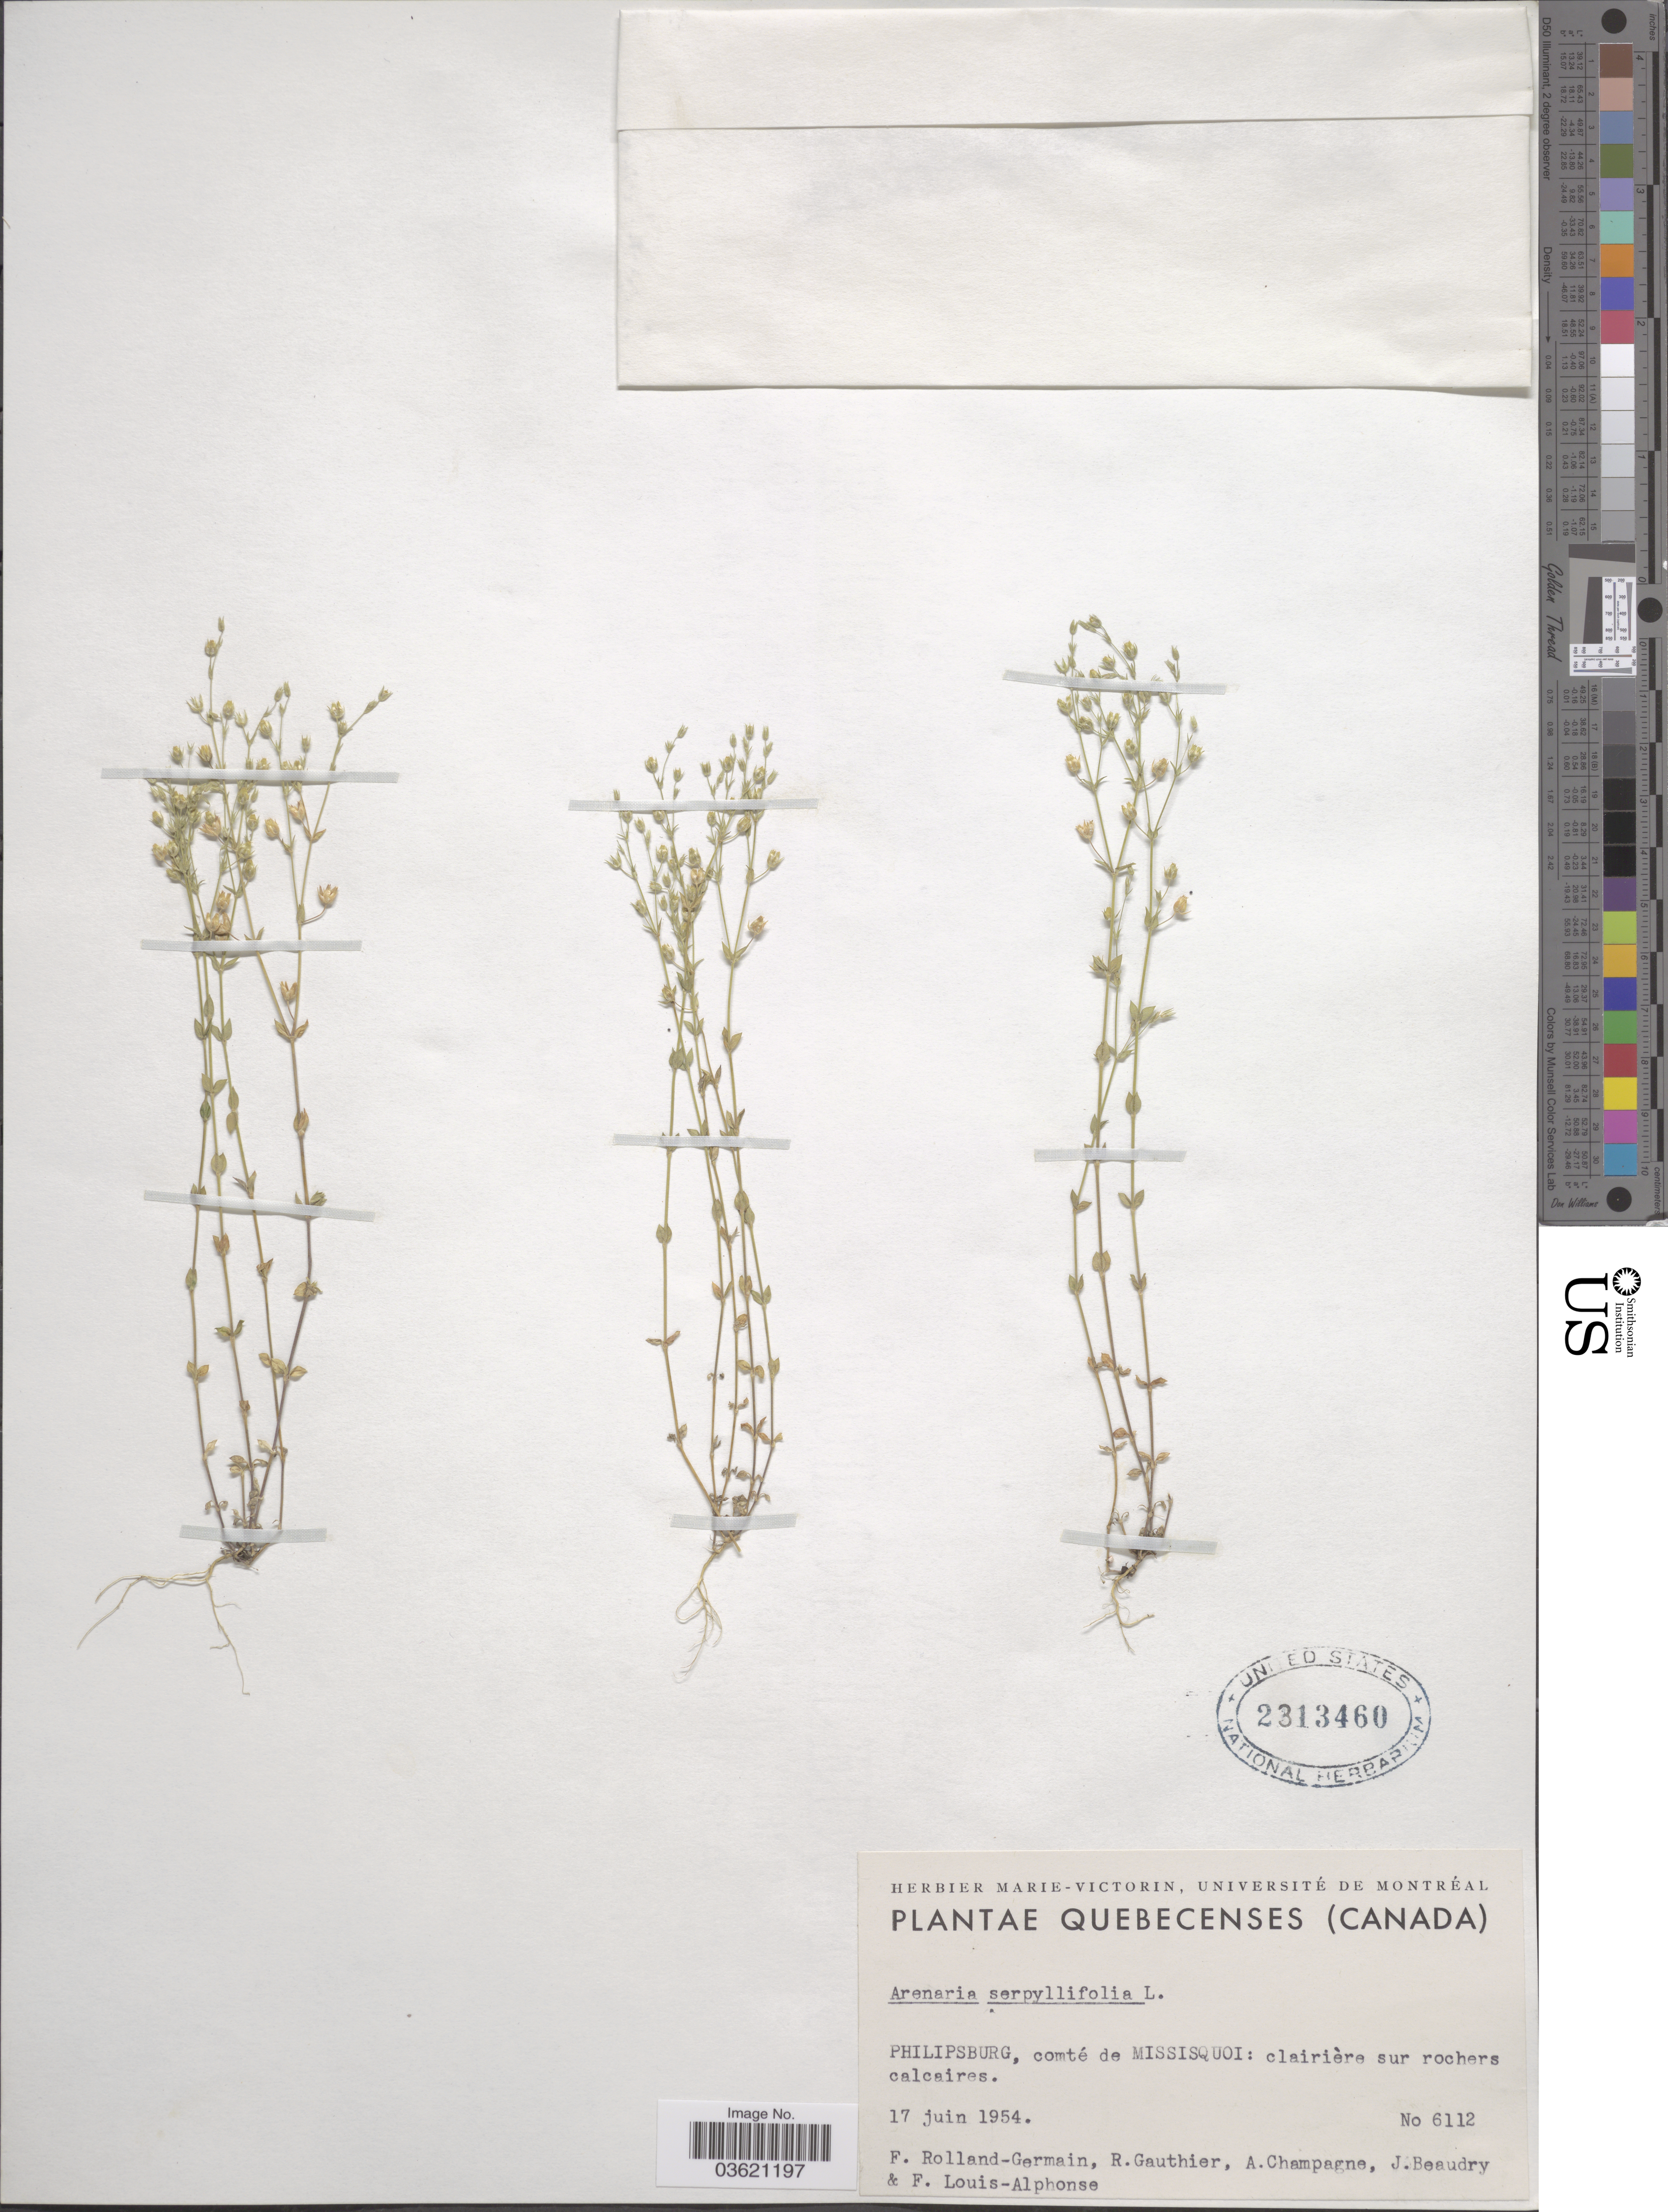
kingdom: Plantae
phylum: Tracheophyta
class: Magnoliopsida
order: Caryophyllales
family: Caryophyllaceae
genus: Arenaria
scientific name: Arenaria serpyllifolia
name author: L.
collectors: Rolland-Germain, R. Gauthier, A. Champagne, J. Beaudry & F. Louis-Alphonse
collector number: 6112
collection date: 1954-06-17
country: Canada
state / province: Quebec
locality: Philipsburg, comté de Missisquoi: clairière sur rochers calcaires.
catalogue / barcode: US 2313460